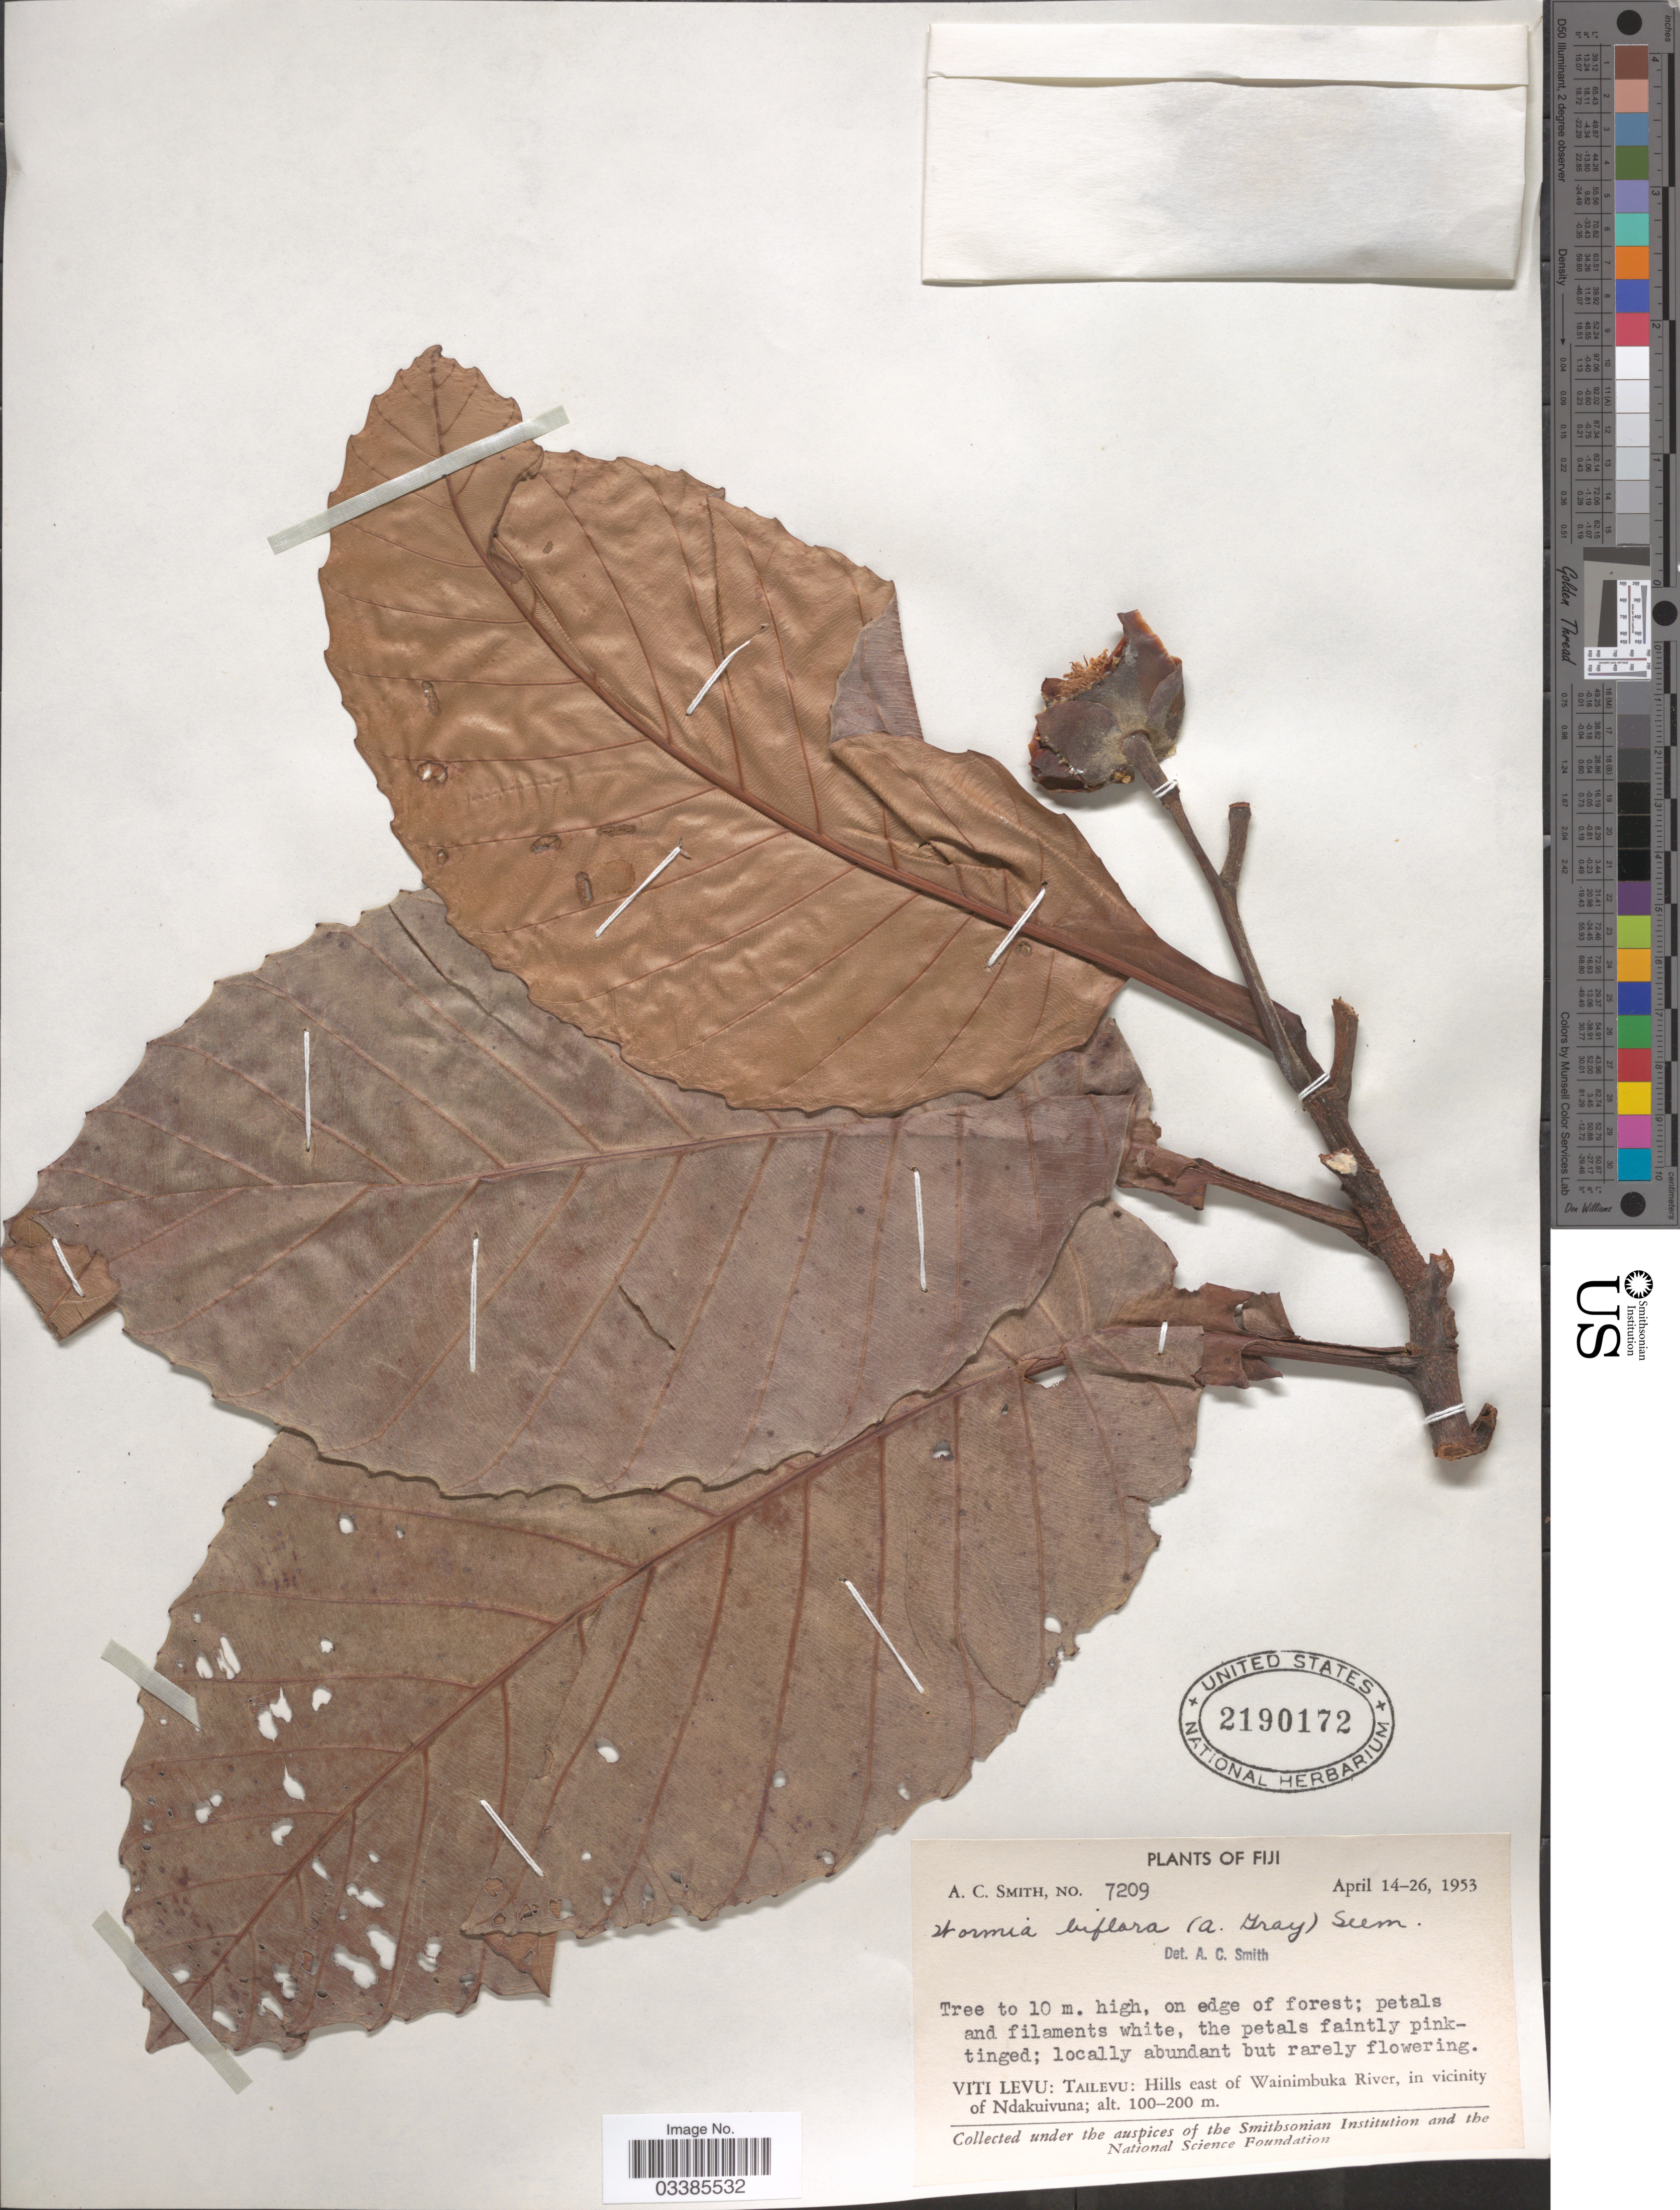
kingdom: Plantae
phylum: Tracheophyta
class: Magnoliopsida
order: Dilleniales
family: Dilleniaceae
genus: Dillenia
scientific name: Dillenia biflora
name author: (A. Gray) Martelli ex Guill.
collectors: A. C. Smith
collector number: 7209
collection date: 1953-04-14/1953-04-26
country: Fiji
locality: Viti Levu: Tailevu: Hills east of Wainimbuka River, in vicinity of Ndakuivuna.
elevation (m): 100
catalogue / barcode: US 2190172